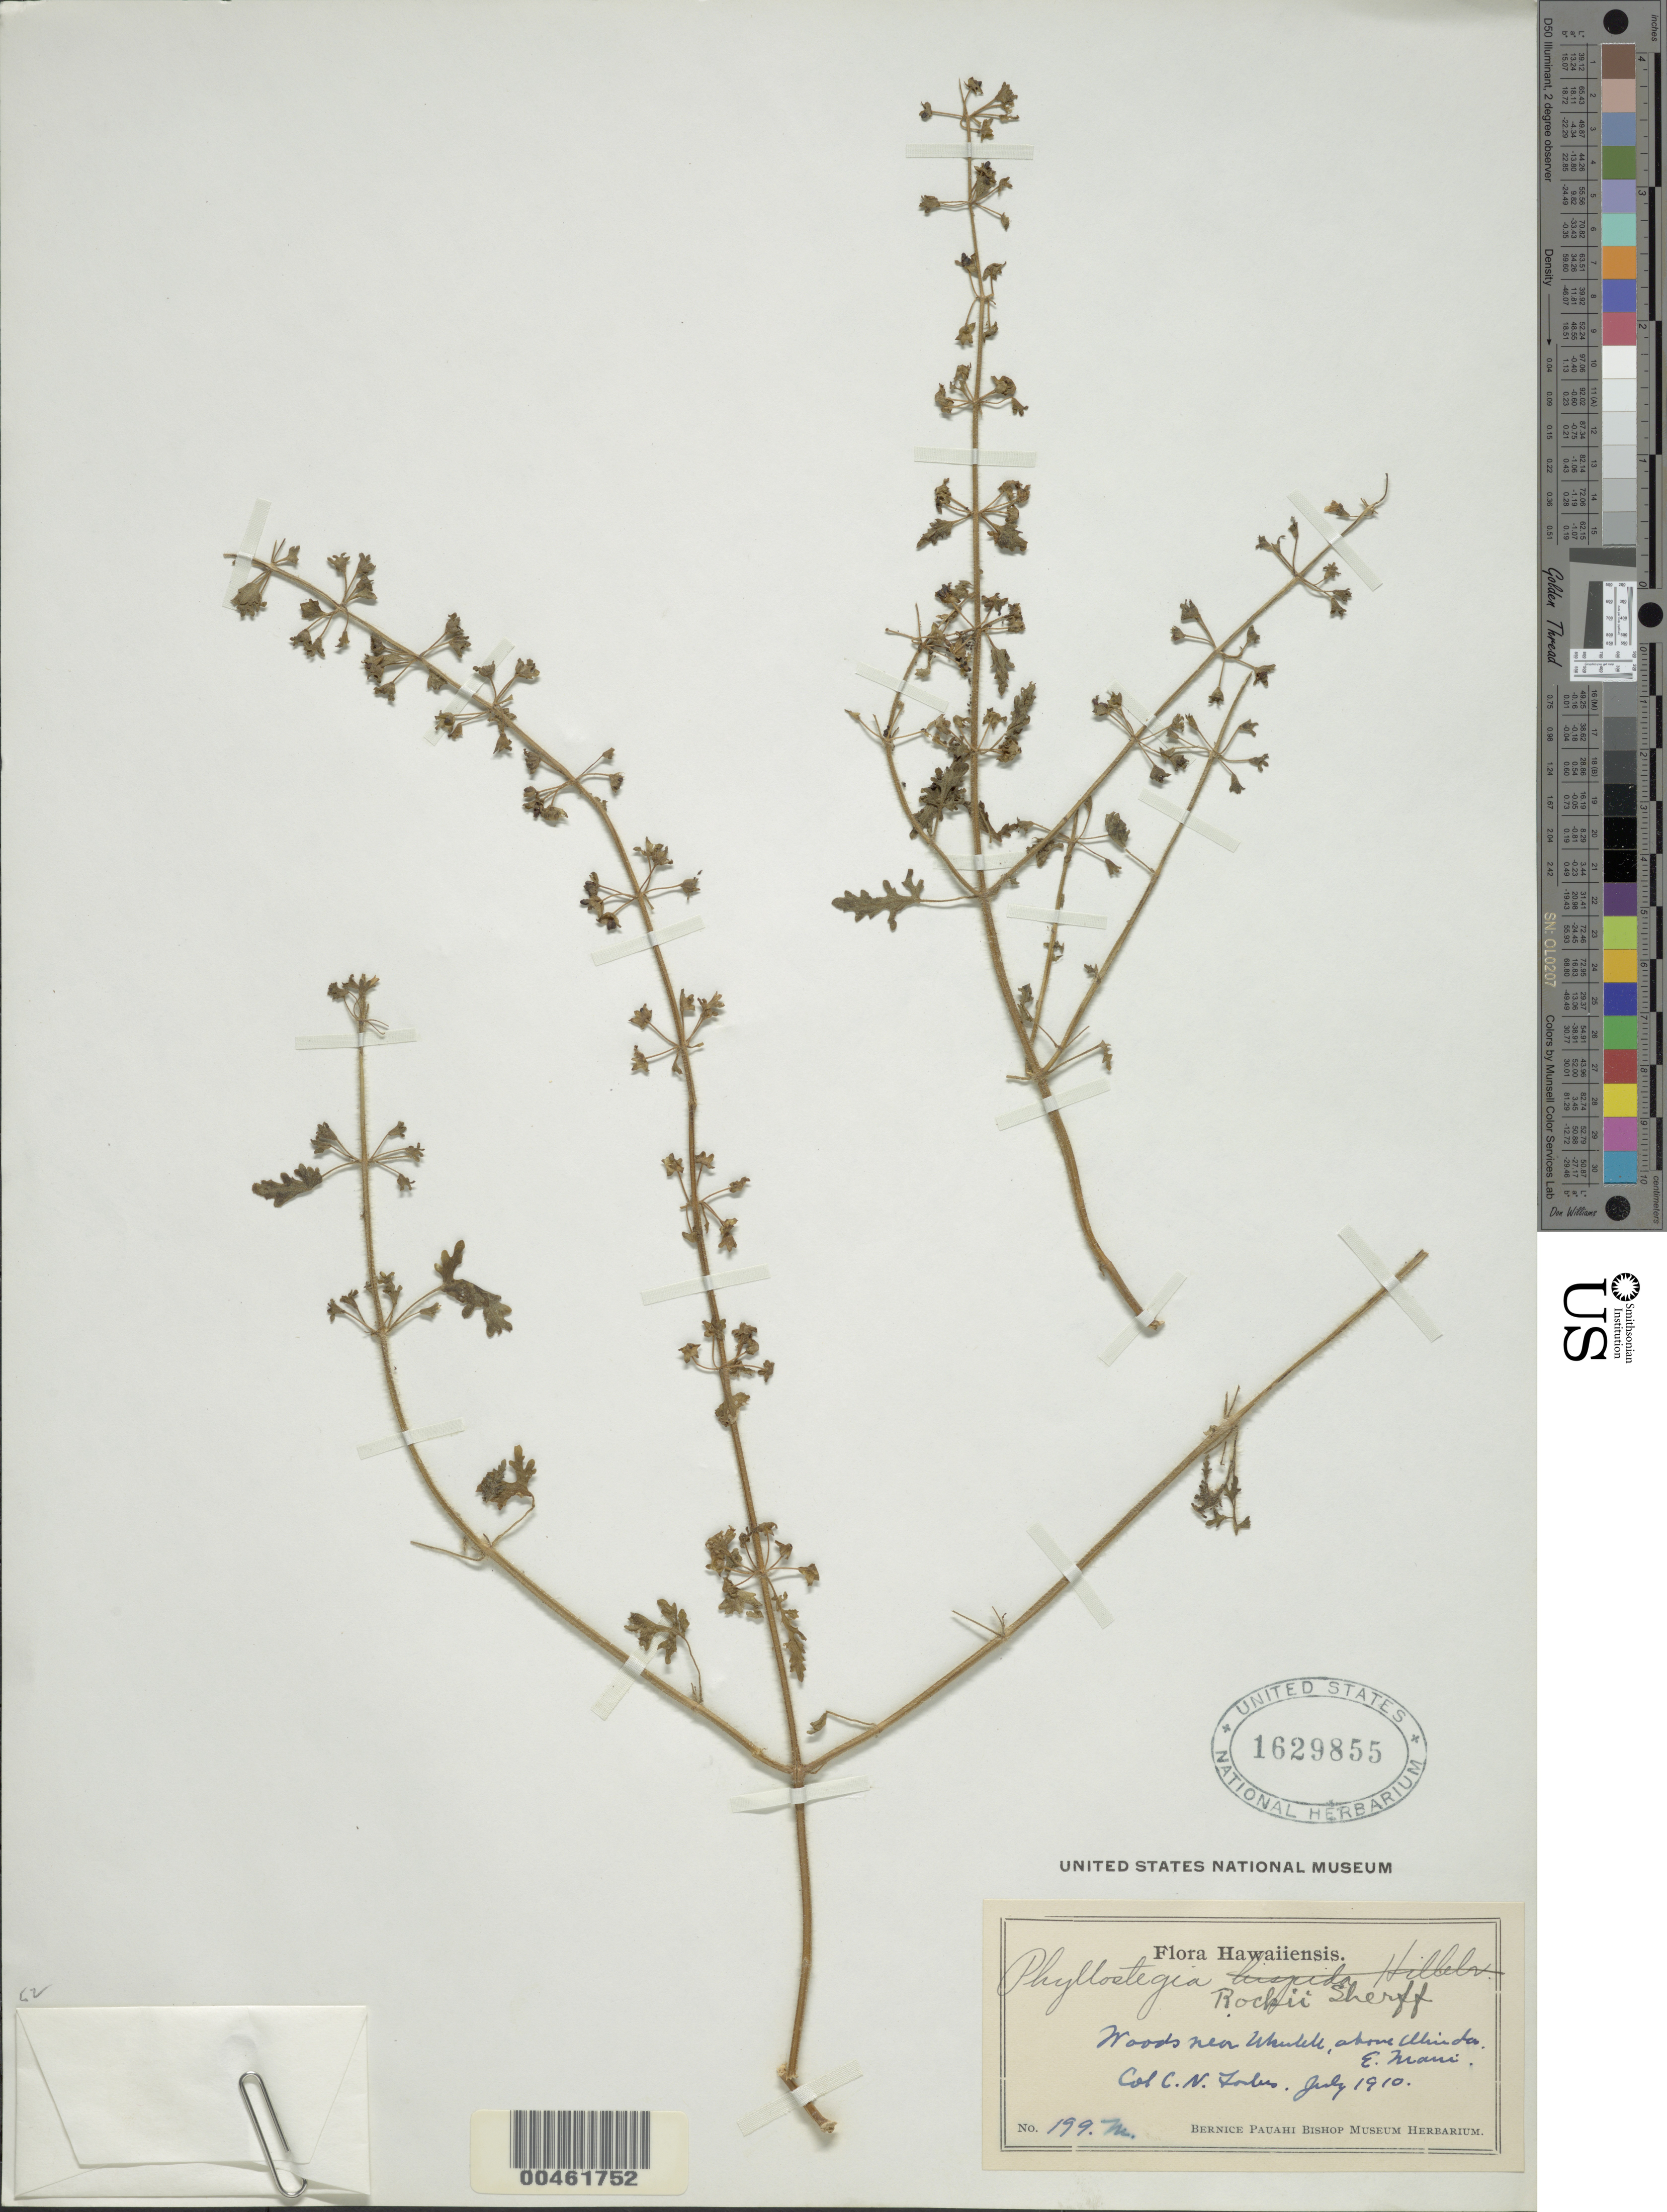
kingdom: Plantae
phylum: Tracheophyta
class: Magnoliopsida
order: Lamiales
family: Lamiaceae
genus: Phyllostegia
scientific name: Phyllostegia rockii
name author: Sherff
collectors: C. N. Forbes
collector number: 199.M.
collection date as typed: Jul 1910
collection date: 1910-07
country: United States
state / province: Hawaii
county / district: Maui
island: Maui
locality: Woods near Ukulele, above Olinda, E Maui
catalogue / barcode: US 1629855